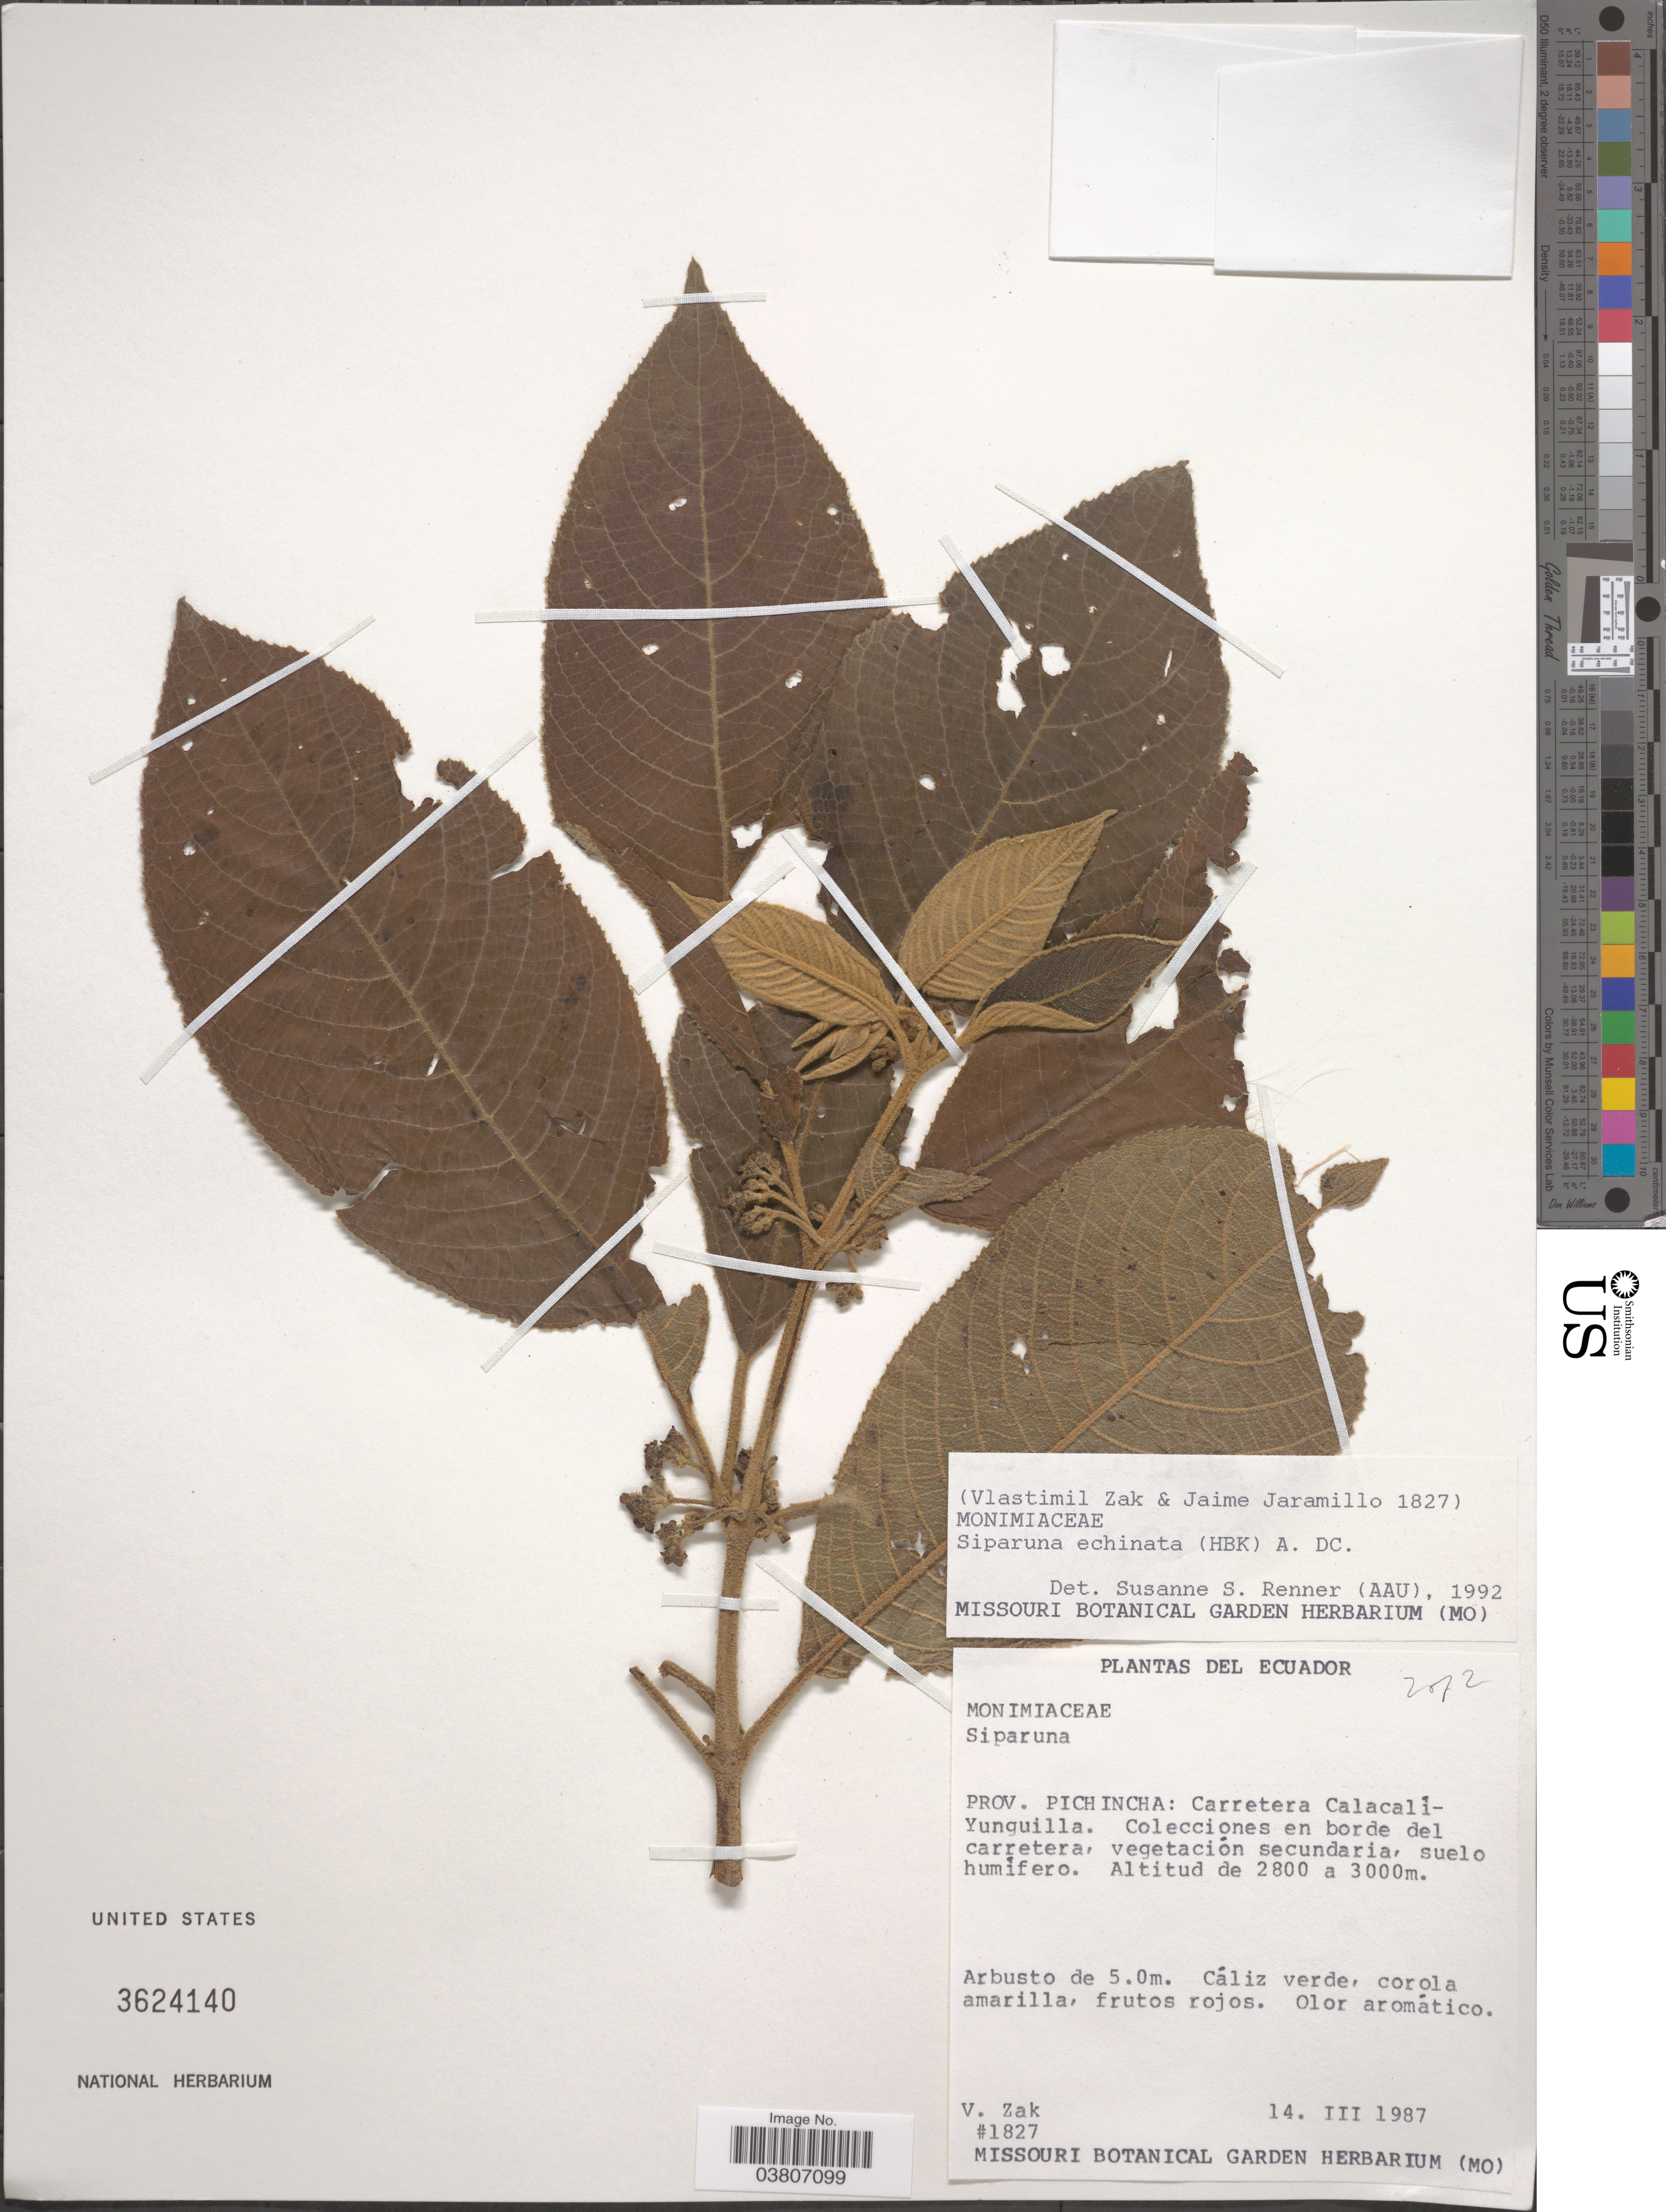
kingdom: Plantae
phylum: Tracheophyta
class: Magnoliopsida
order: Laurales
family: Siparunaceae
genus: Siparuna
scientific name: Siparuna echinata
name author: (Kunth) A. DC.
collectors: V. Zak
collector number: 1827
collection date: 1987-03-14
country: Ecuador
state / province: Pichincha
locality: Carretera Calacali-Yunguilla. En borde del carretera, vegetación secundaria.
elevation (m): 2800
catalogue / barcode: US 3624140